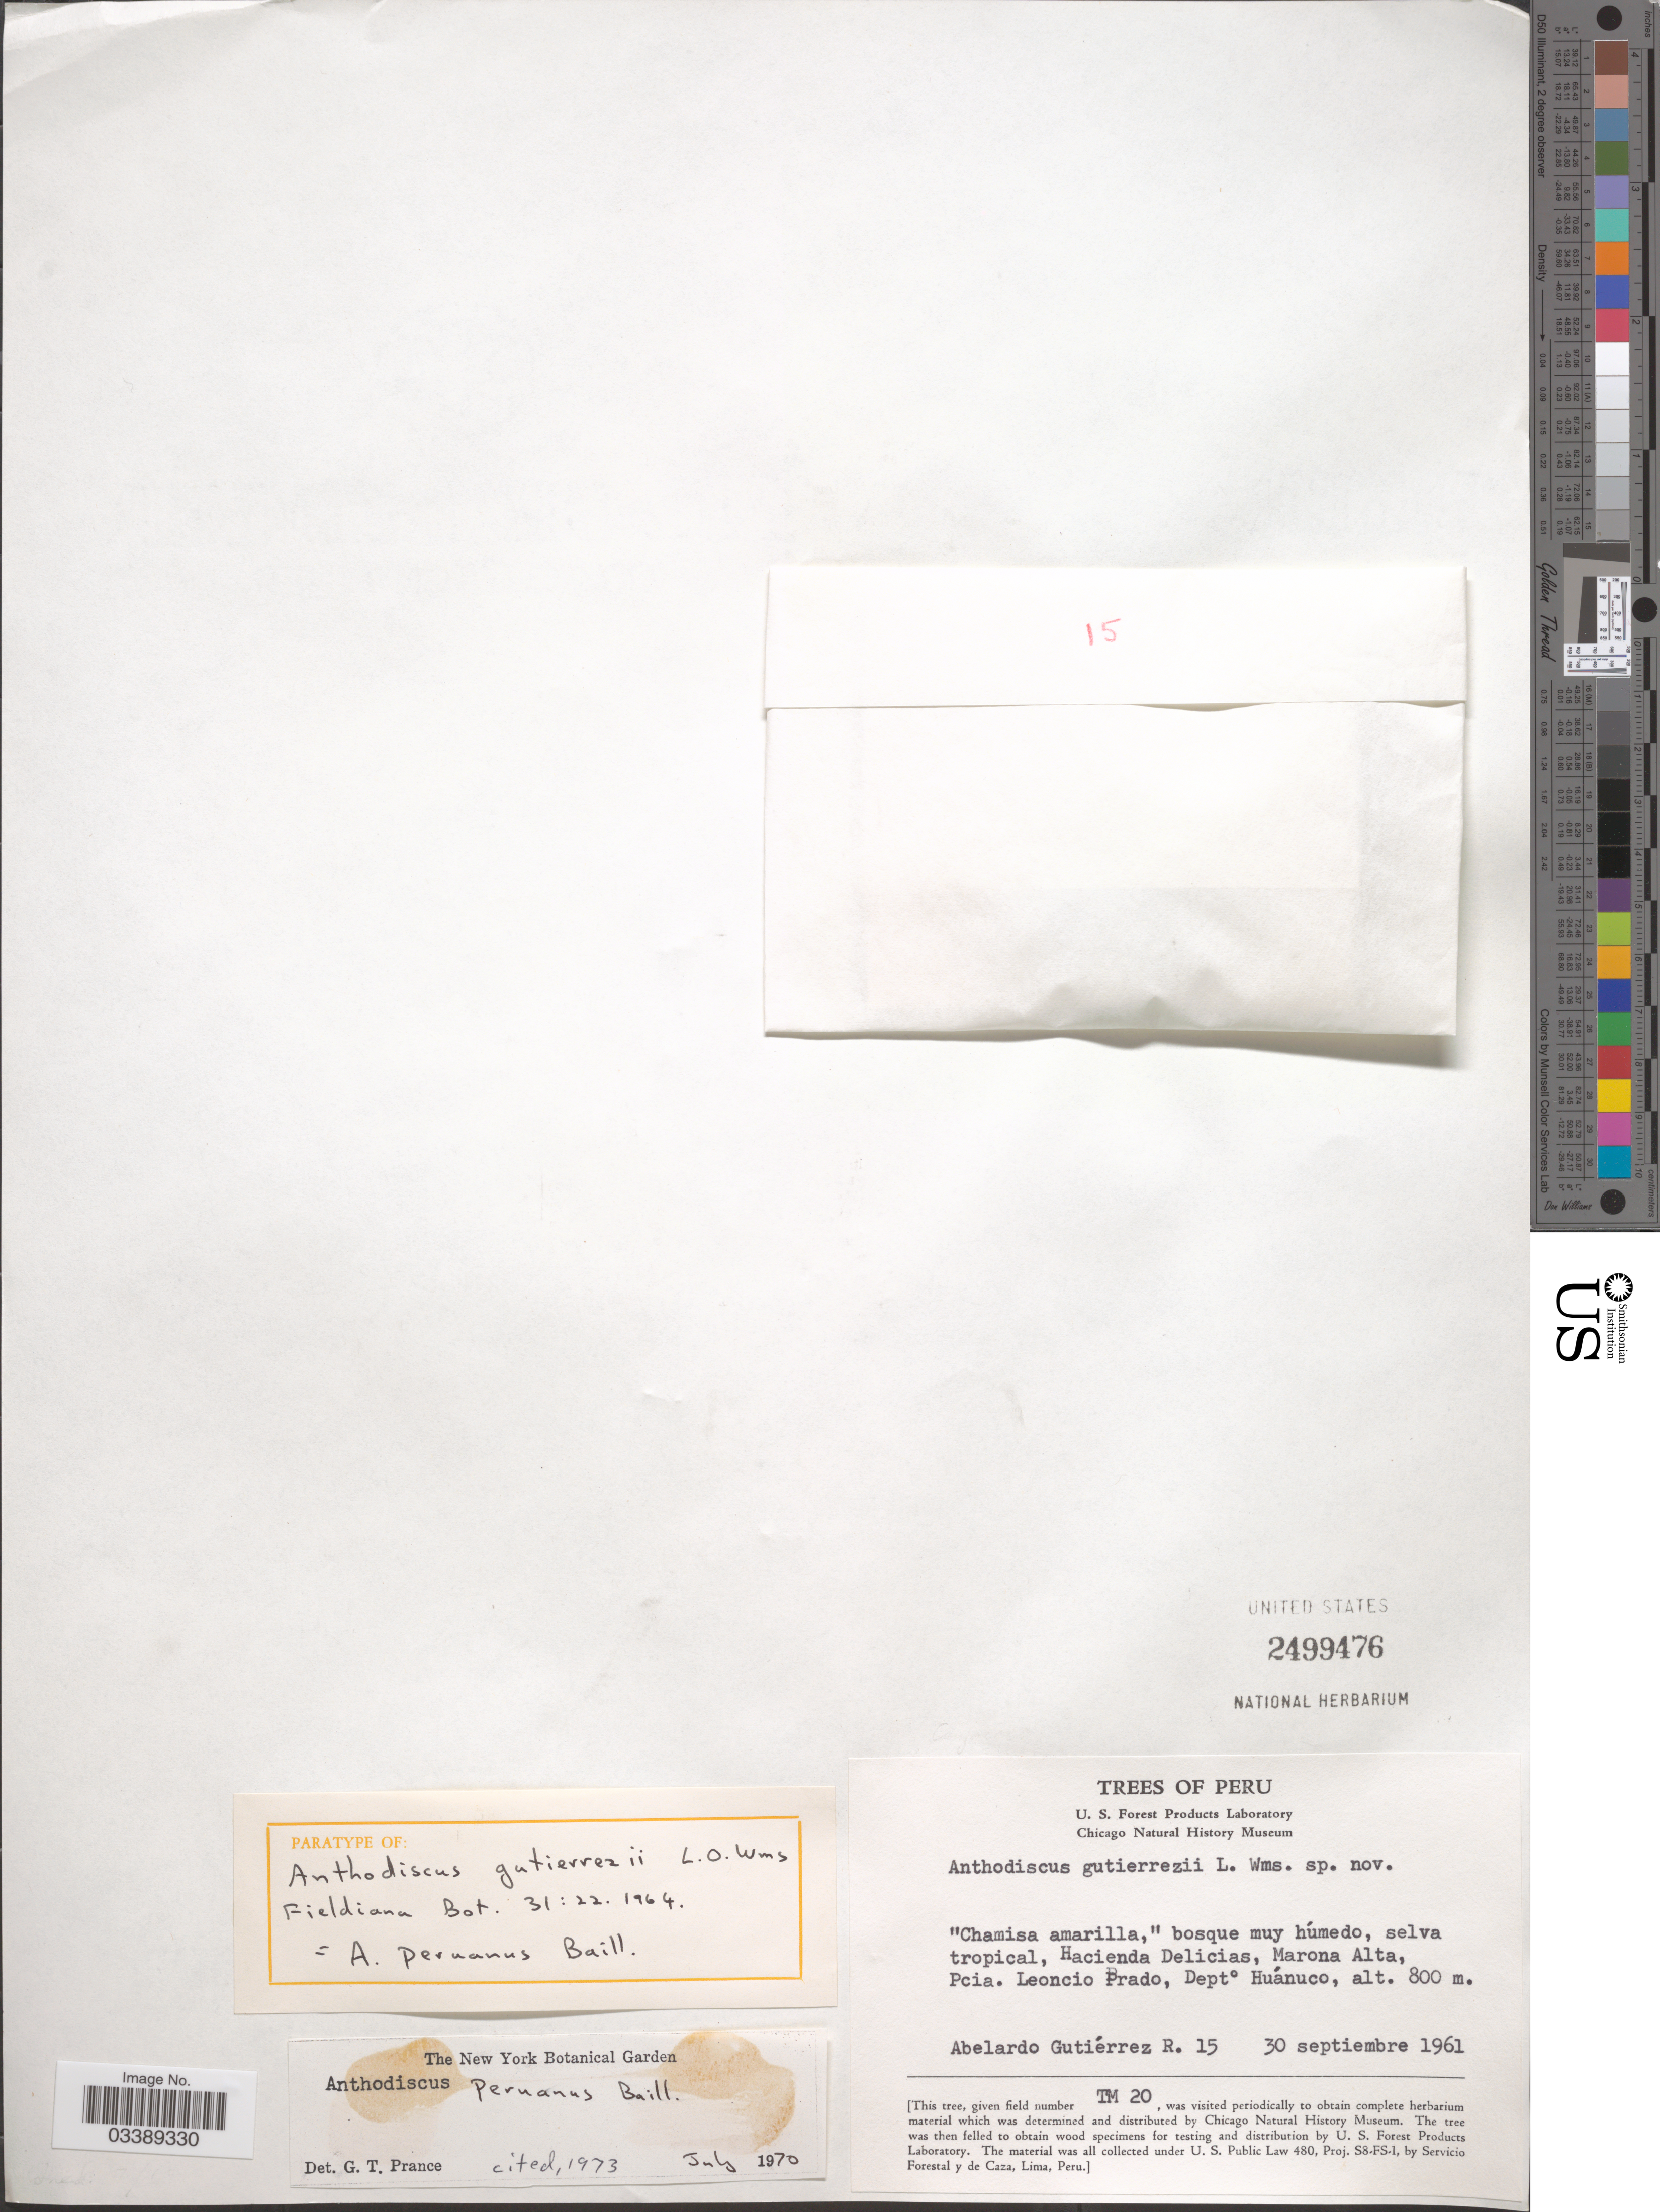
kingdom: Plantae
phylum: Tracheophyta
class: Magnoliopsida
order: Malpighiales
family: Caryocaraceae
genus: Anthodiscus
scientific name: Anthodiscus peruanus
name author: Baill.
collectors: A. Gutiérrez R.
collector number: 15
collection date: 1961-09-30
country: Peru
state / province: Huánuco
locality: Hacienda Delicias, Marona Alta, Pcia. Leoncio Prado, Depto Huánuco.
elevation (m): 800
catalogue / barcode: US 2499476